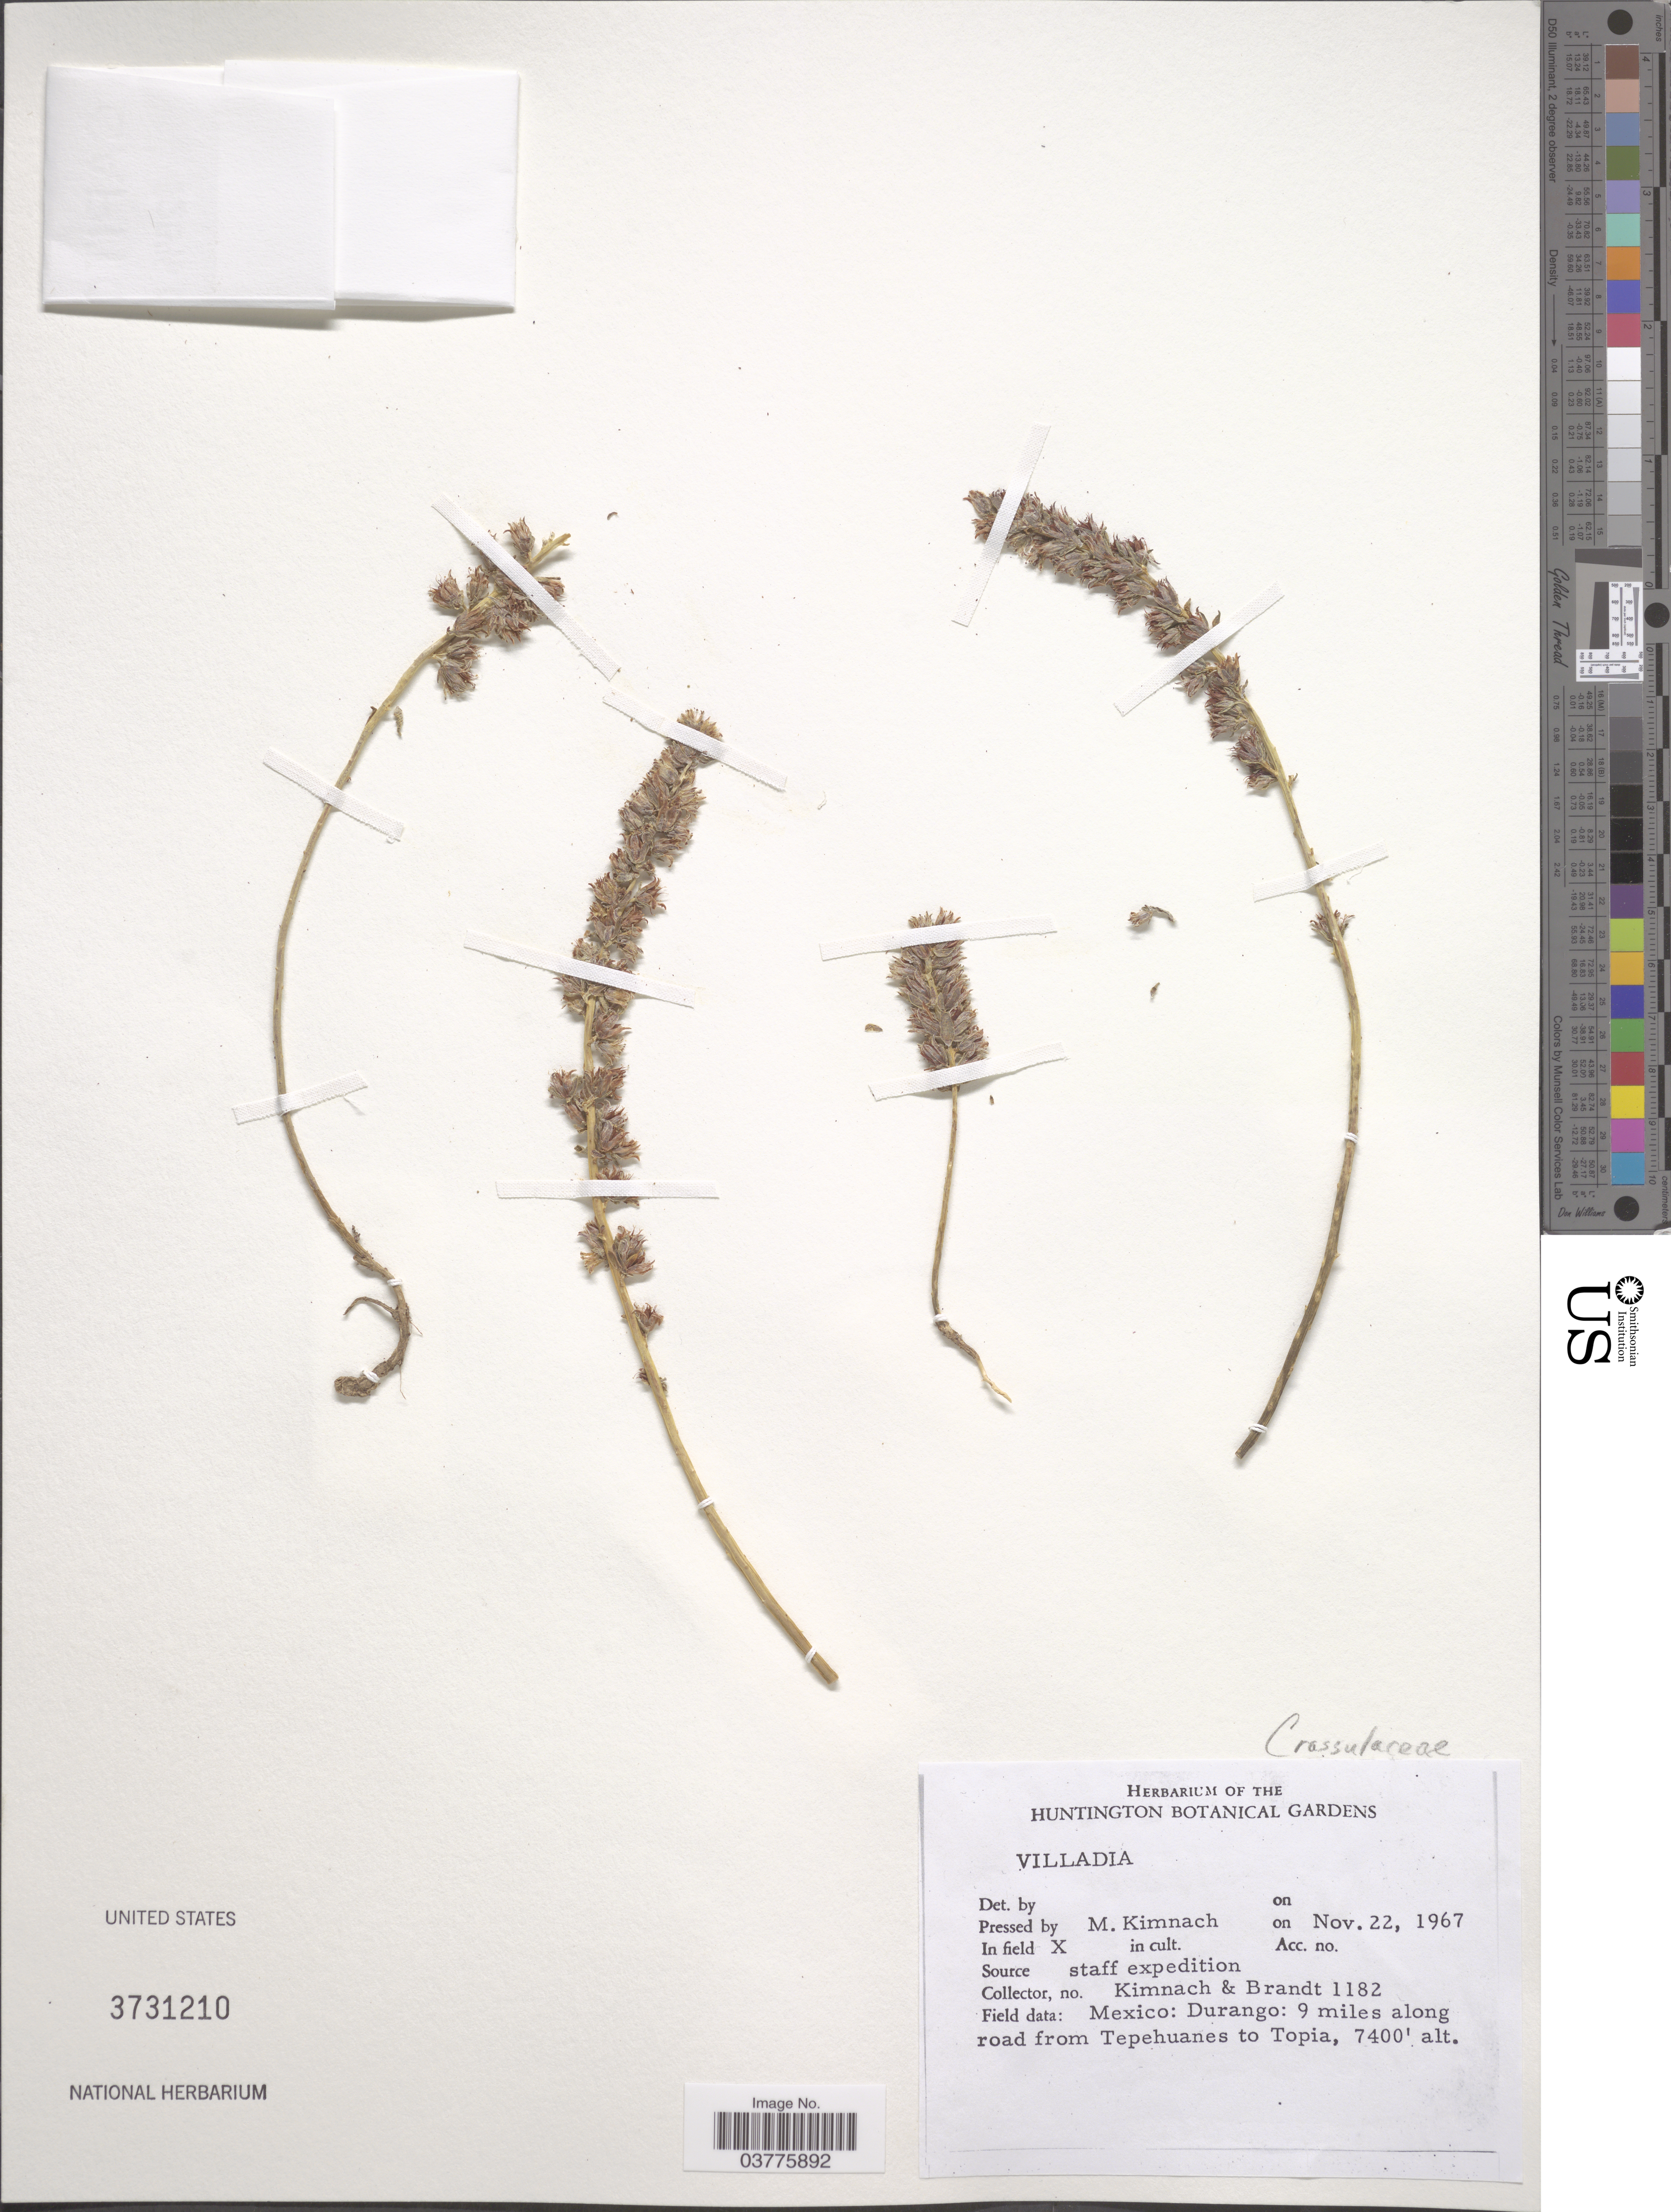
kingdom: Plantae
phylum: Tracheophyta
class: Magnoliopsida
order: Saxifragales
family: Crassulaceae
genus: Villadia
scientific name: Villadia sp.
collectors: M. W. Kimnach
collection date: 1967-11-22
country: United States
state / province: California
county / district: Los Angeles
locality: Herbarium of the Huntington Botanical Gardens.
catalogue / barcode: US 3731210